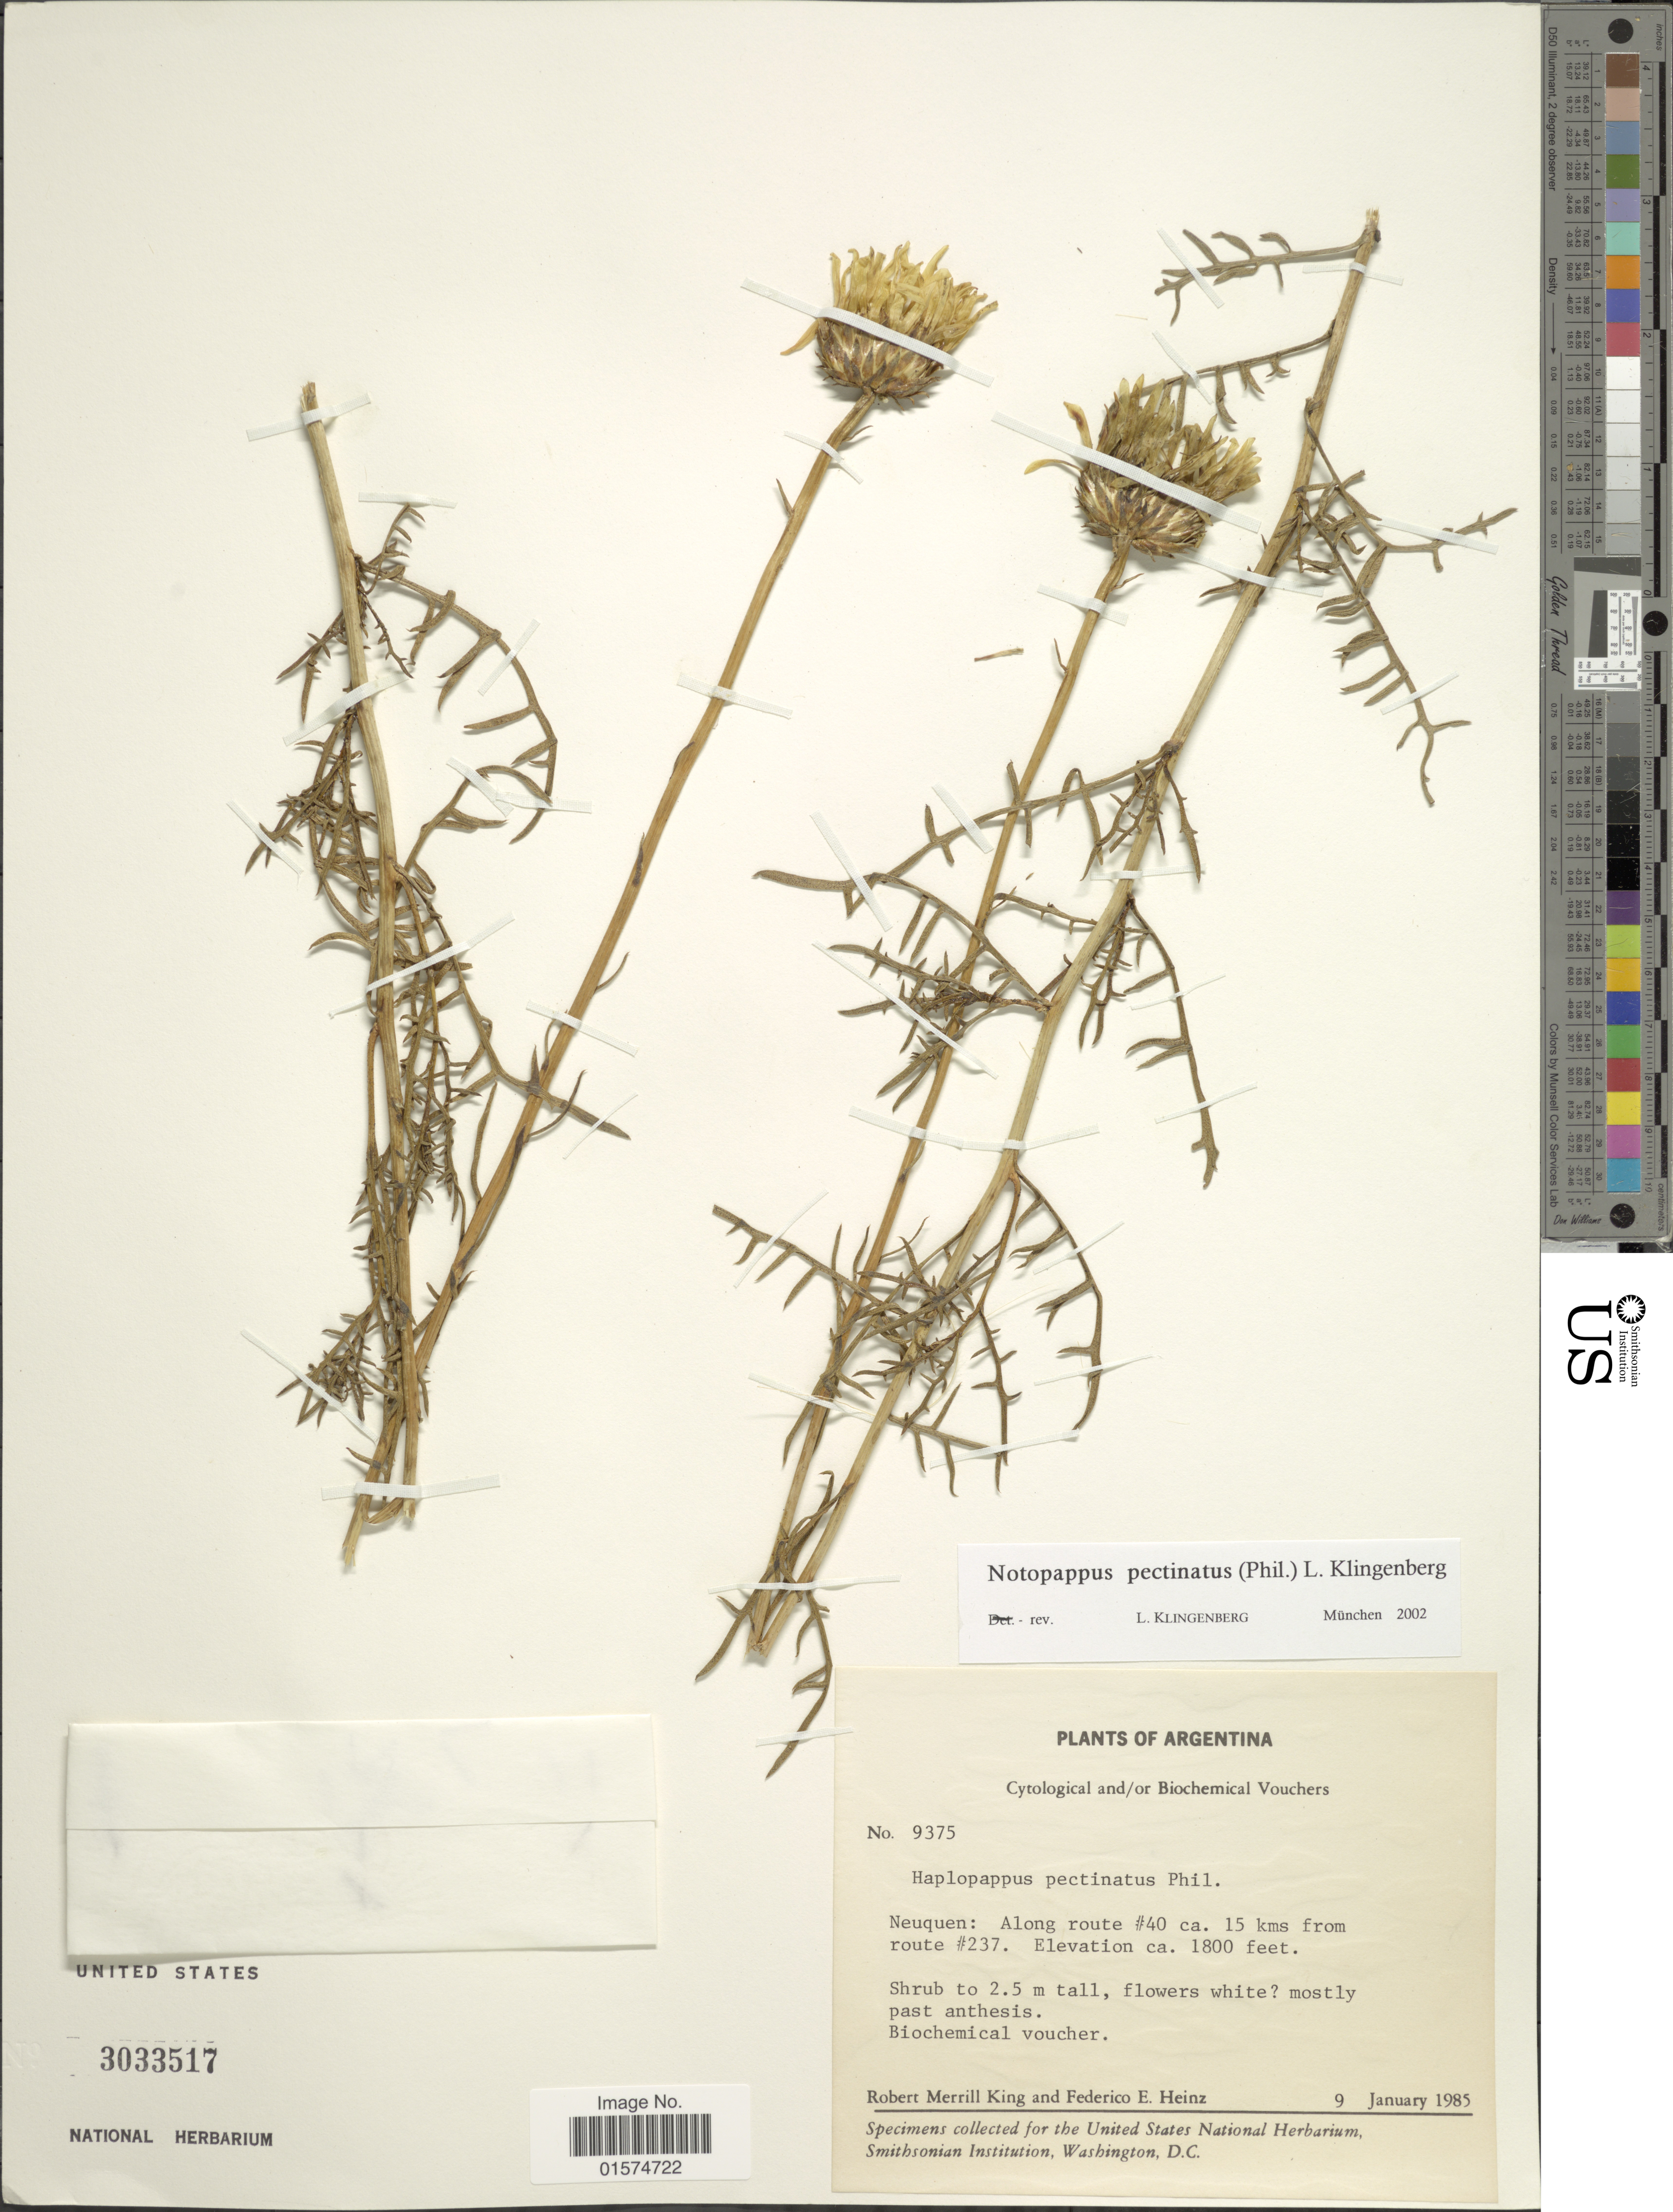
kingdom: Plantae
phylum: Tracheophyta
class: Magnoliopsida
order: Asterales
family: Asteraceae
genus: Notopappus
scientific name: Notopappus pectinatus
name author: (Phil.) Klingenb.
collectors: R. M. King & F. Heinz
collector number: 9375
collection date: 1985-01-09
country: Argentina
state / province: Neuquen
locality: Along route #40 ca. 15 kms from #237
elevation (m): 549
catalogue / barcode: US 3033517